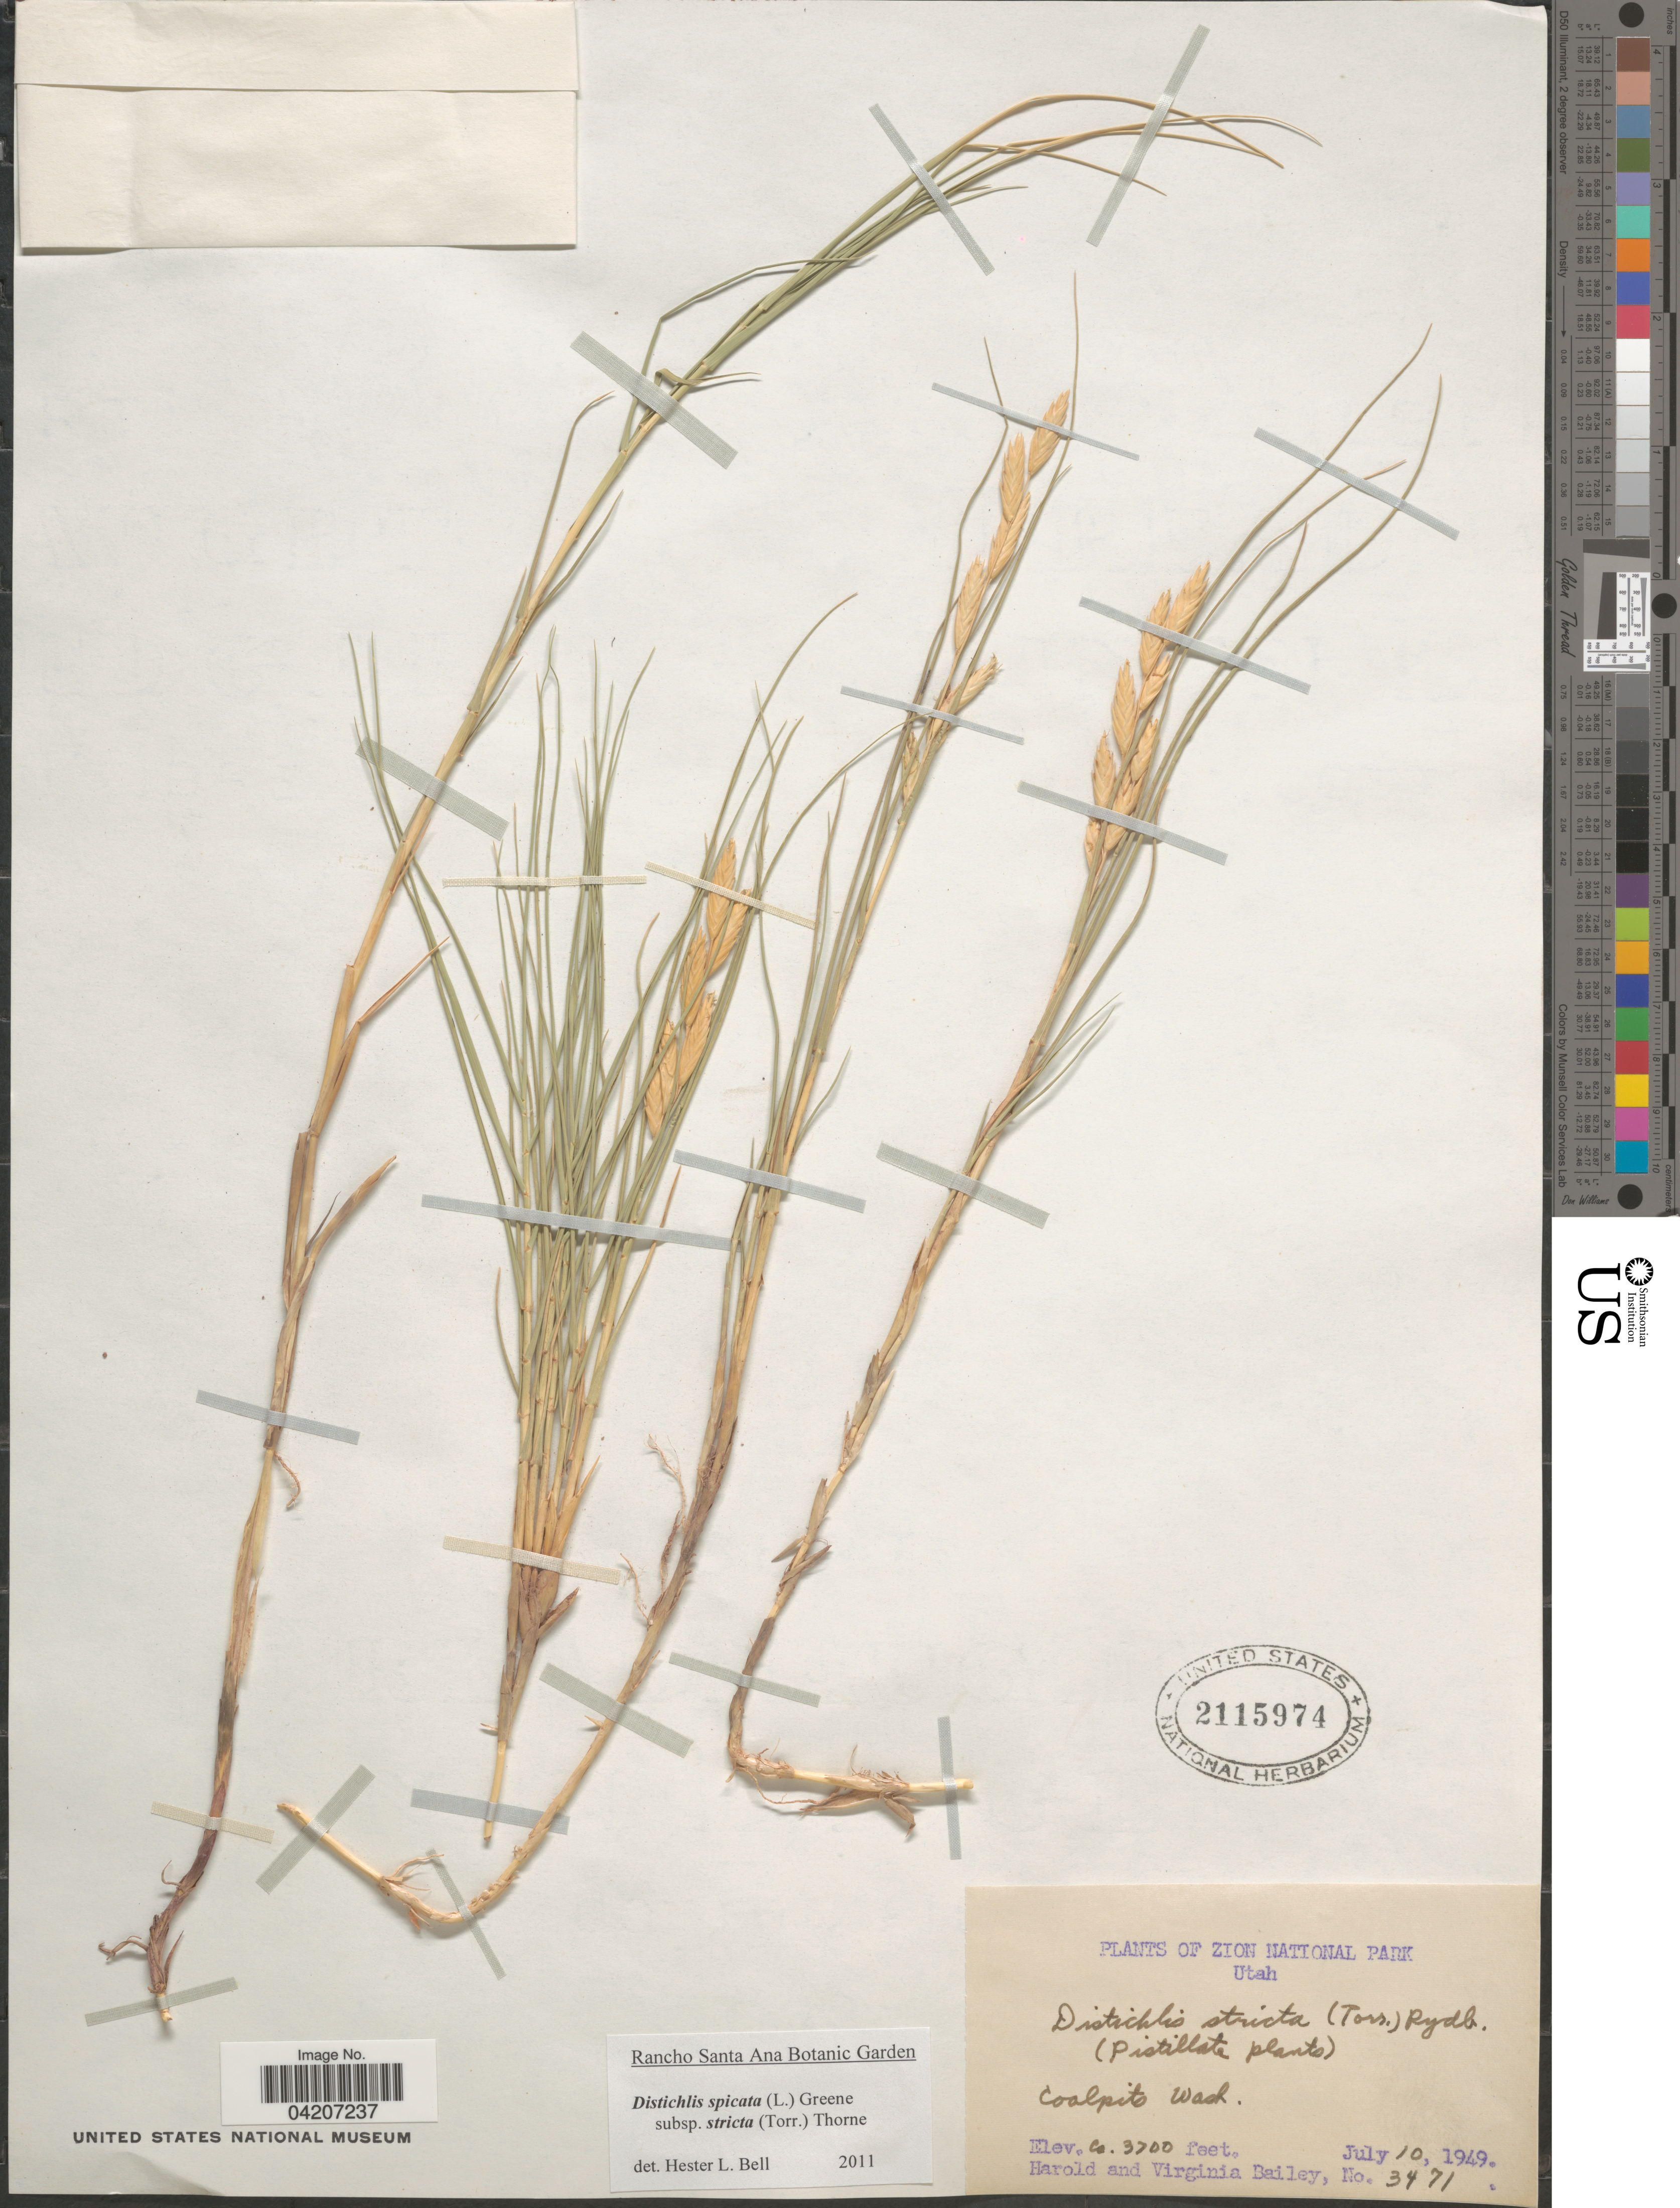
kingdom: Plantae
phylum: Tracheophyta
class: Liliopsida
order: Poales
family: Poaceae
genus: Distichlis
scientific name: Distichlis spicata subsp. stricta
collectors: H. Bailey & V. L. Bailey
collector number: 3471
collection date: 1949-07-10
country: United States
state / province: Utah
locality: Zion National Park. Coalpits Wash.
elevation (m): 1128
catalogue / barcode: US 2115974